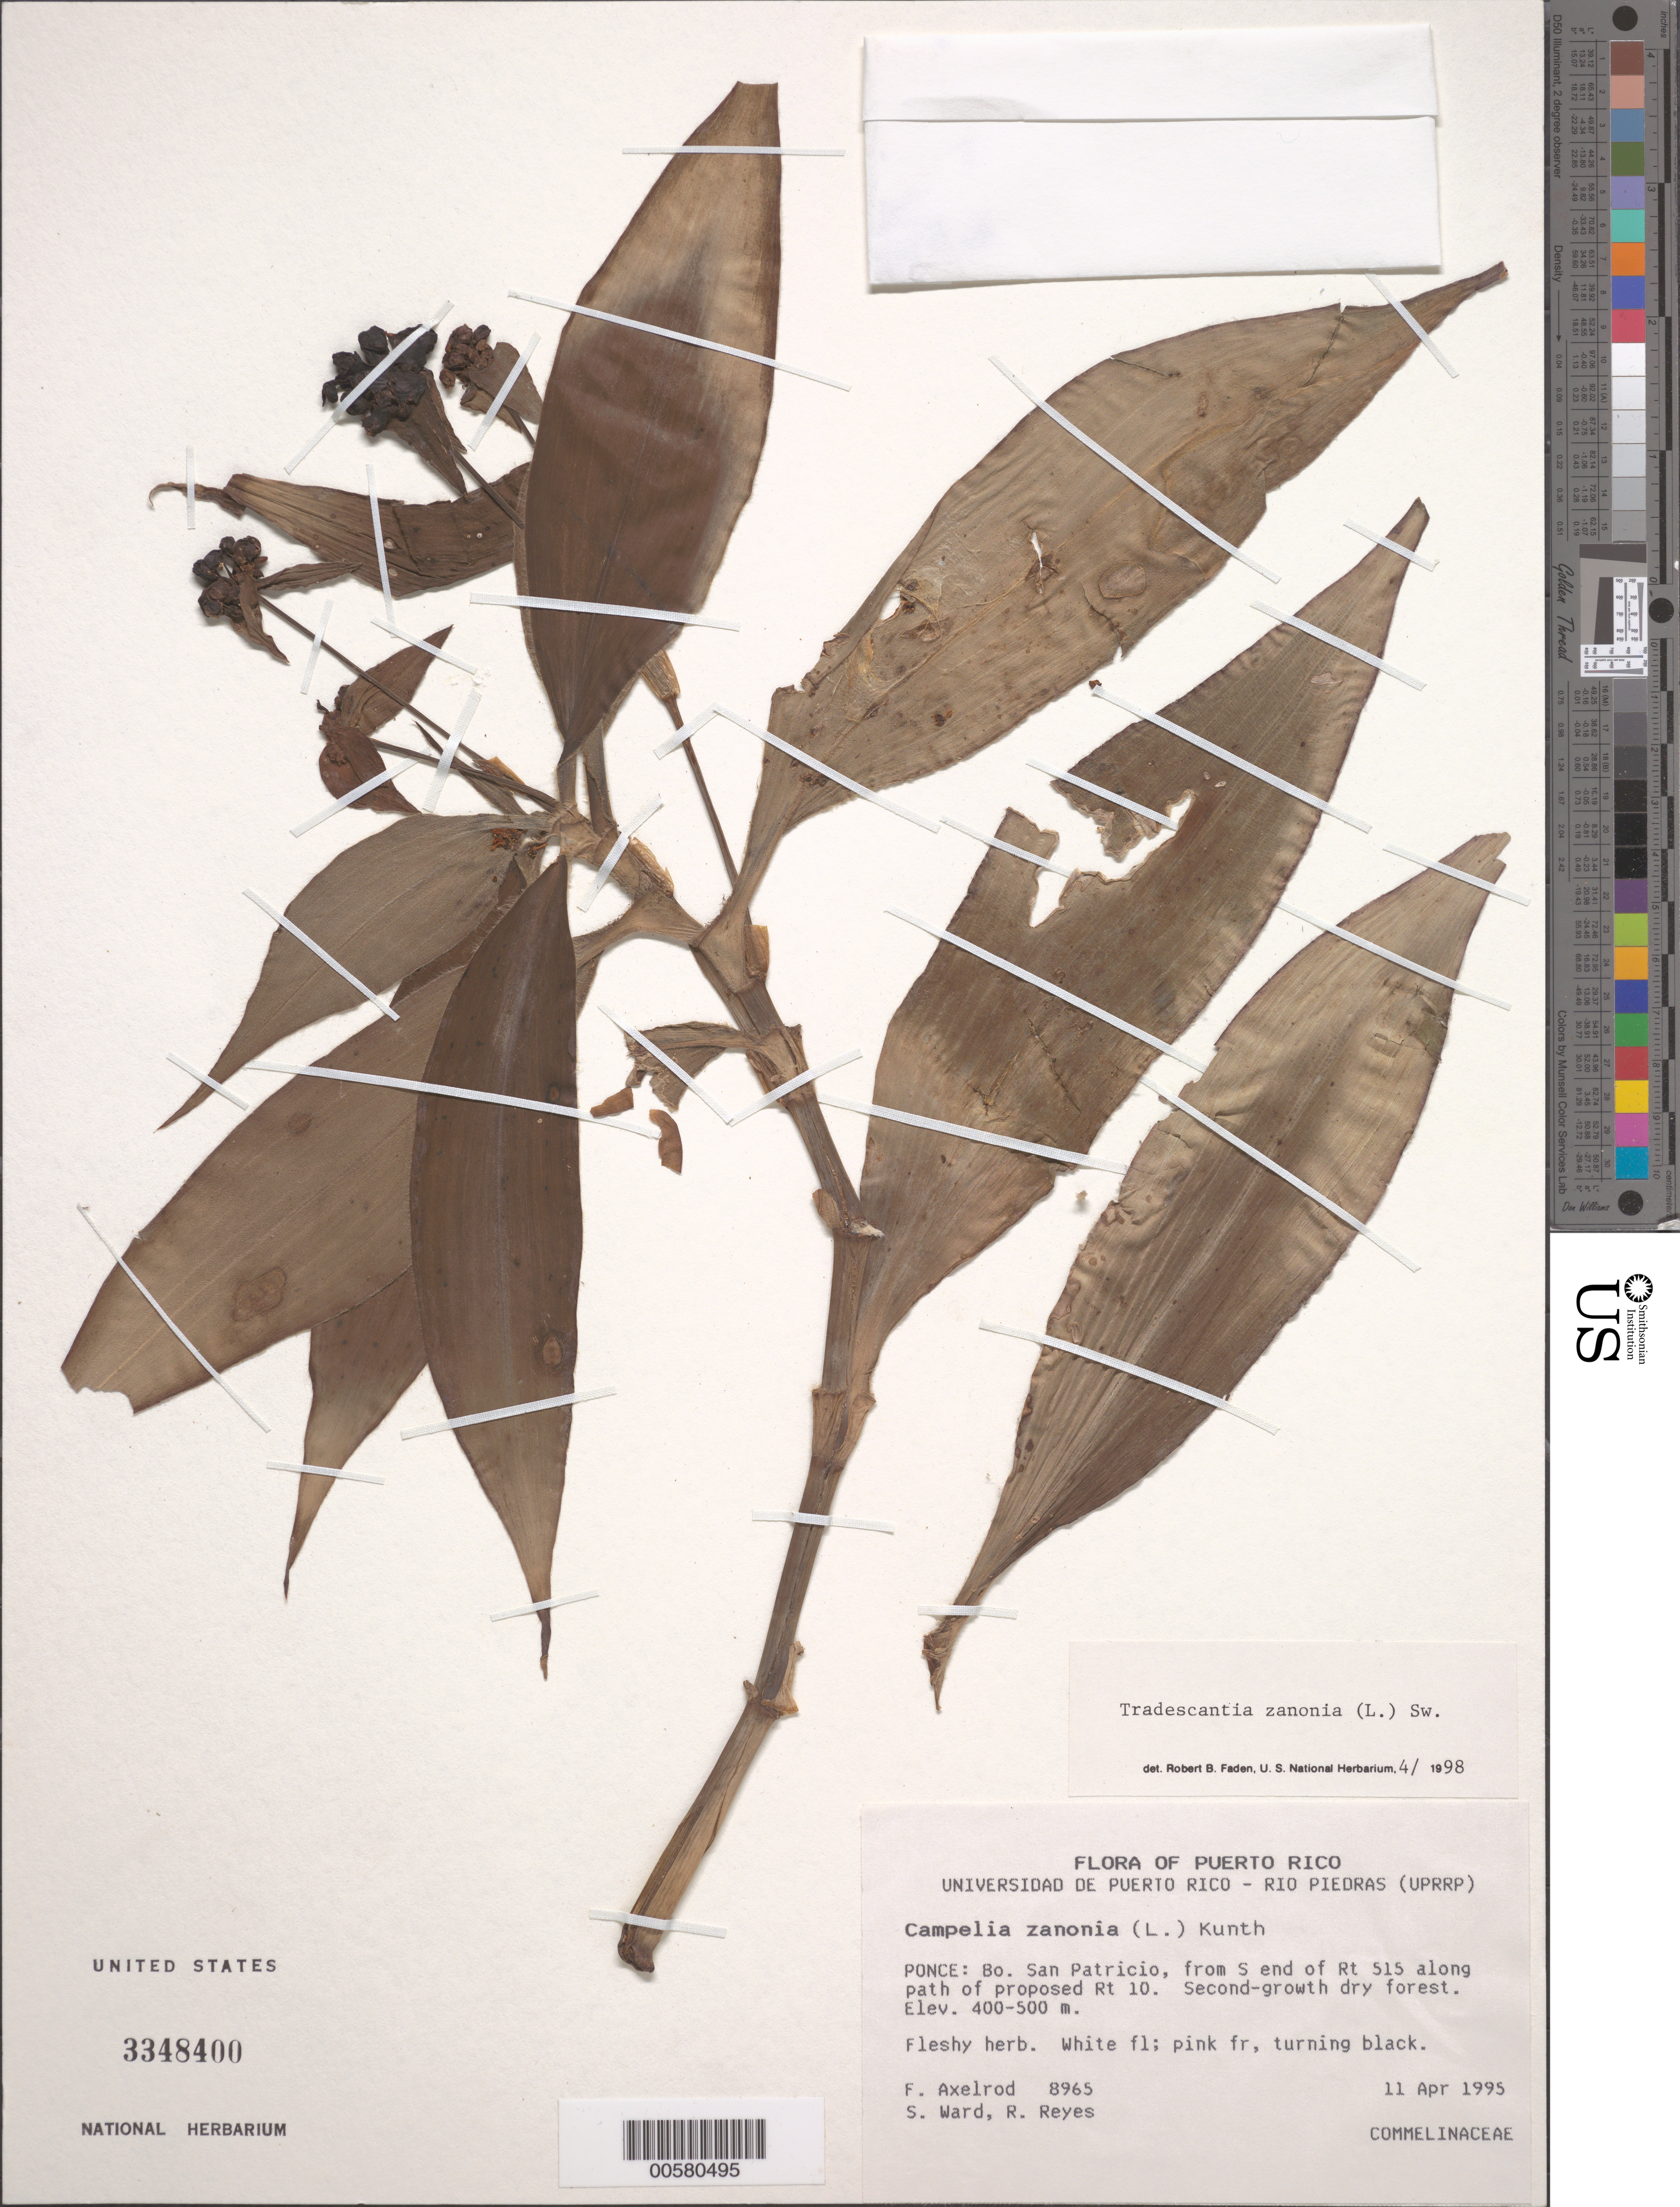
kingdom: Plantae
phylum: Tracheophyta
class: Liliopsida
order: Commelinales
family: Commelinaceae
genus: Tradescantia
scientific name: Tradescantia zanonia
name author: (L.) Sw.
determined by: Faden, Robert B., (US), Smithsonian Institution - National Museum of Natural History (UNITED STATES)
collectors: F. S. Axelrod, S. Ward & R. Reyes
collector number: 8965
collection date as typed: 11 Apr 1995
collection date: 1995-04-11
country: Puerto Rico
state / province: Ponce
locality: Ponce: Bo. San Patricio, from S end of Rt. 515 along path of proposed Rt. 10.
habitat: Second-growth dry forest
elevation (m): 450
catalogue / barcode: US 3348400